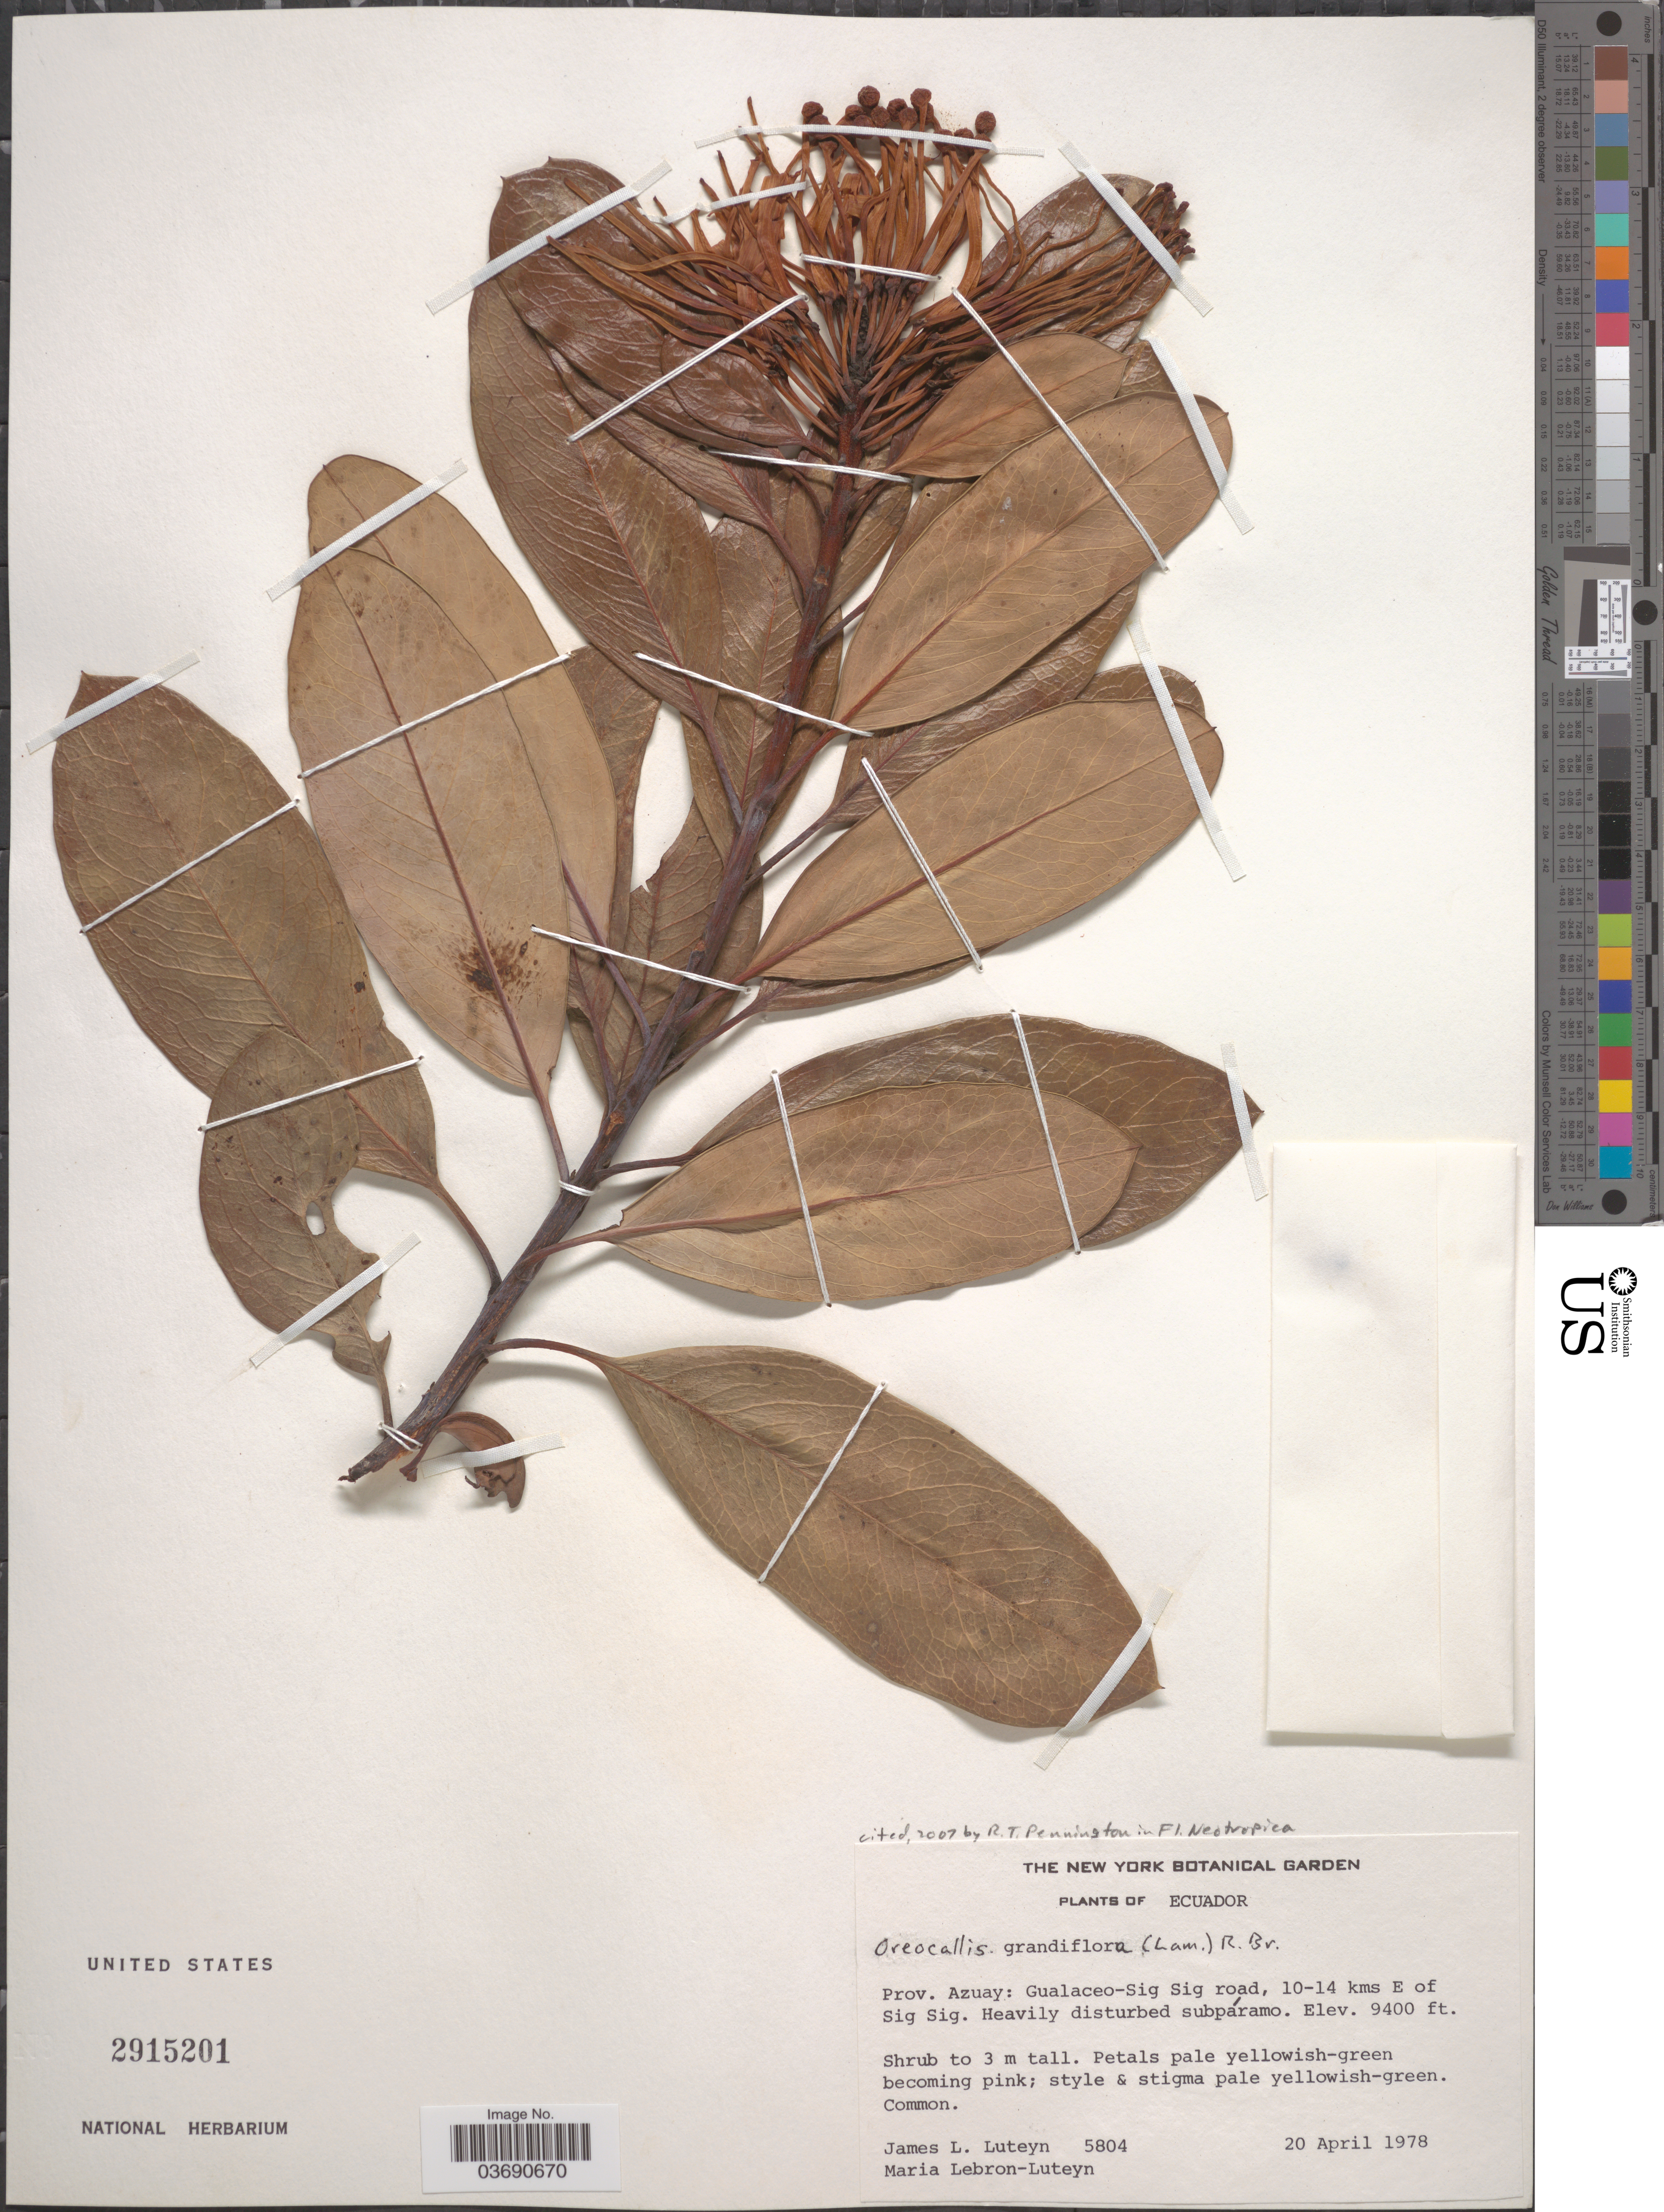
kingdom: Plantae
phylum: Tracheophyta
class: Magnoliopsida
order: Proteales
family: Proteaceae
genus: Oreocallis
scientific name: Oreocallis grandiflora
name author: (Lam.) R. Br.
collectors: J. L. Luteyn & M. L. Lebrón-Luteyn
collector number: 5804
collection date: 1978-04-20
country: Ecuador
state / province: Azuay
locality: Gualaceo-Sig Sig road, 10-14 kms E of Sig Sig.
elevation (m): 2865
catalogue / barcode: US 2915201